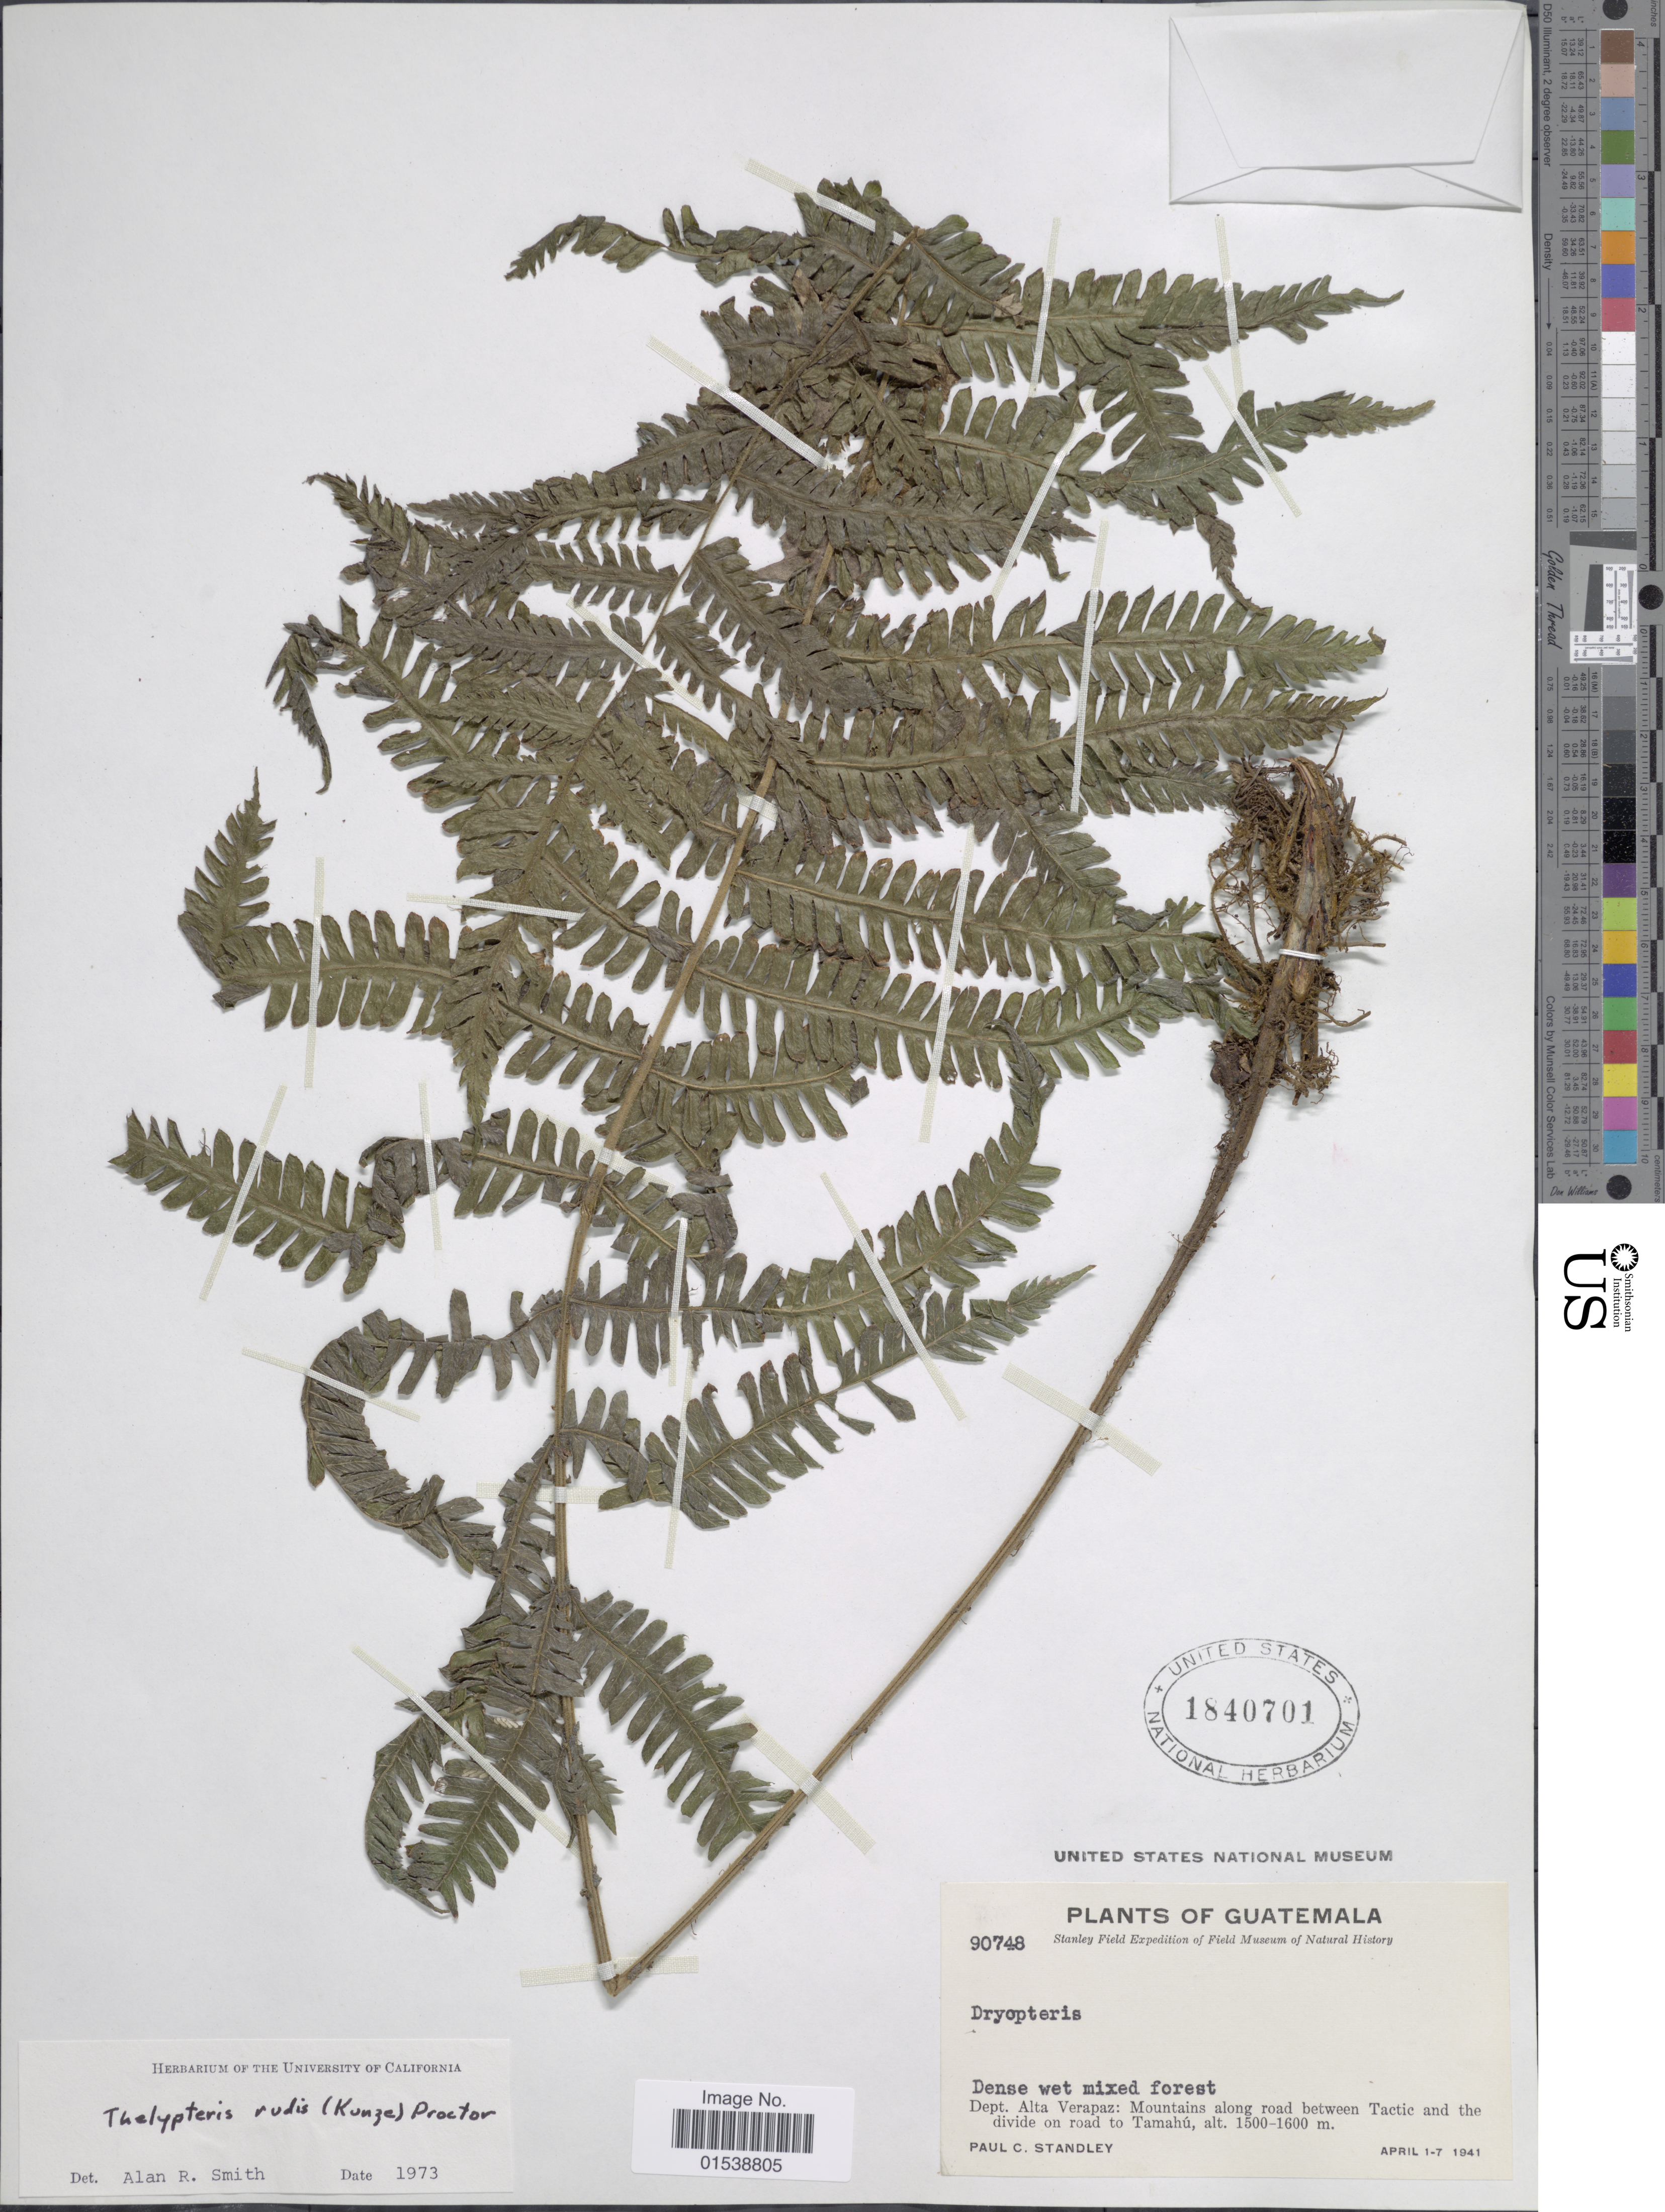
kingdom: Plantae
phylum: Tracheophyta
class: Polypodiopsida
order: Polypodiales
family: Thelypteridaceae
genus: Amauropelta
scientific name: Amauropelta rudis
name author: (Kunze) Pic. Serm.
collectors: P. C. Standley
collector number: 90748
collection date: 1941-04-01/1941-04-07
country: Guatemala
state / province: Alta Verapaz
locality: Dept. Alta Verapaz: Mountains along road between Tactic and the divide on road to Tamahu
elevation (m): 1500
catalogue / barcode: US 1840701